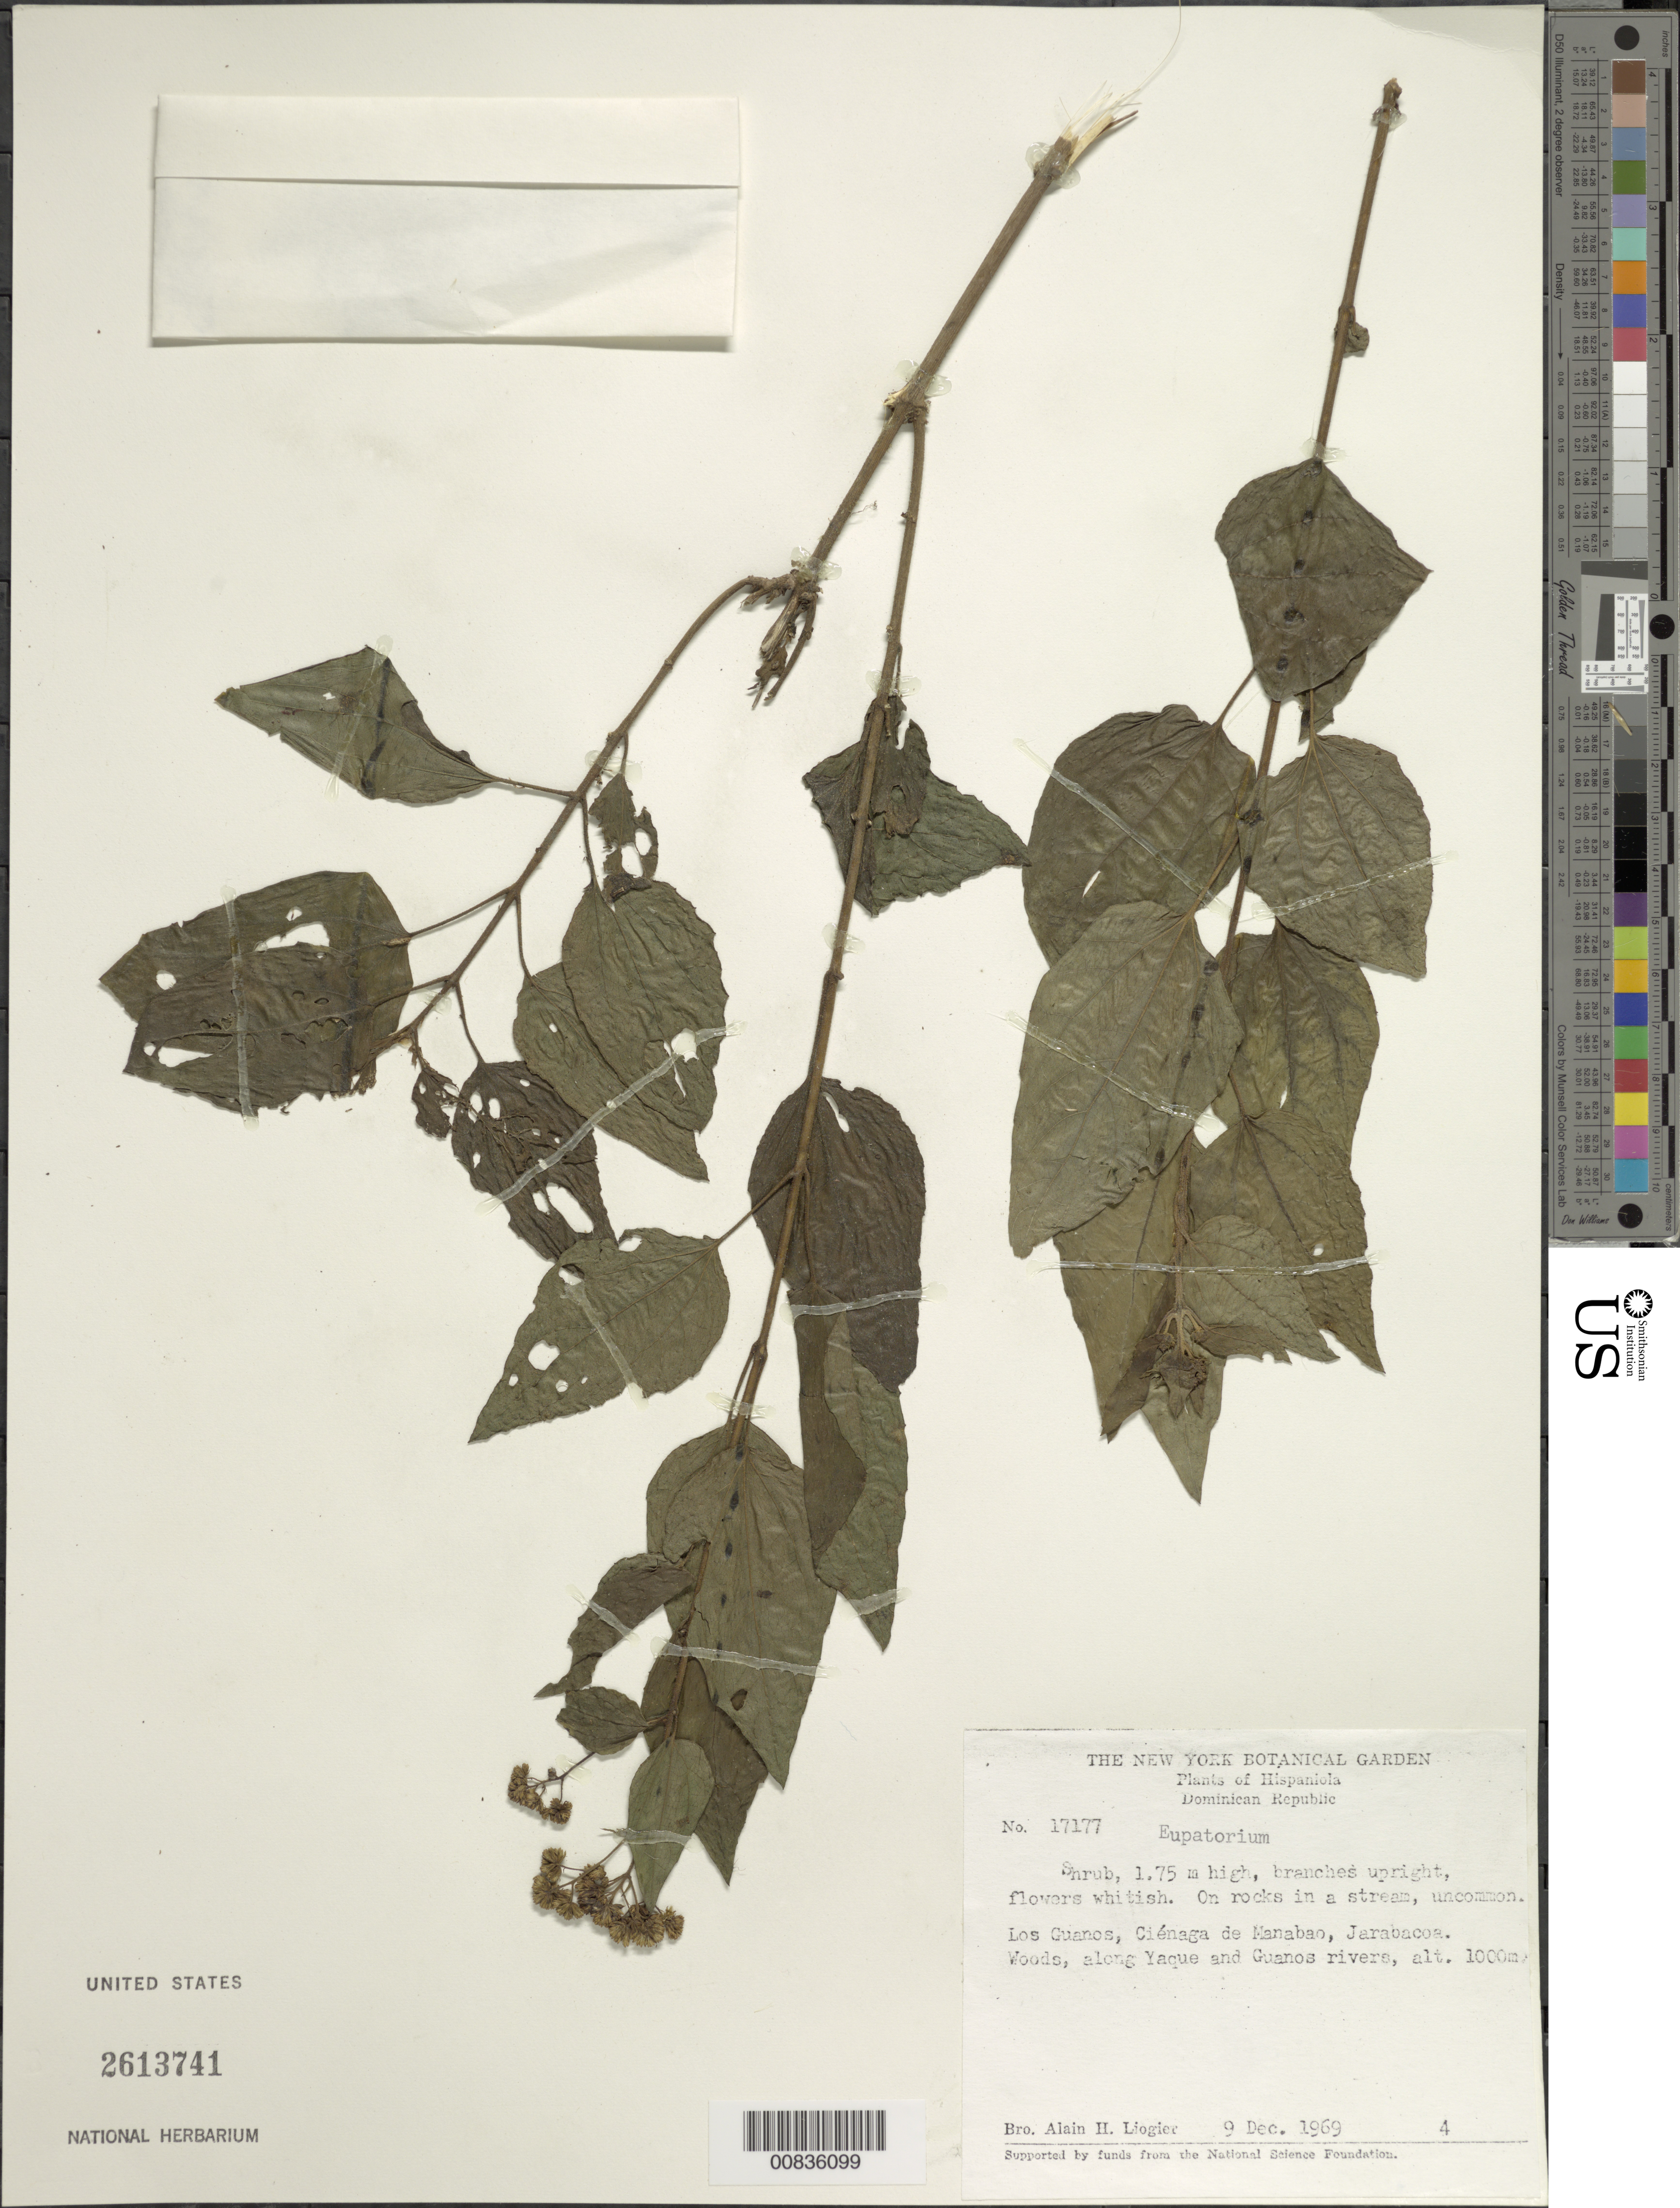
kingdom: Plantae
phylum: Tracheophyta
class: Magnoliopsida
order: Asterales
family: Asteraceae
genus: Koanophyllon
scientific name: Koanophyllon gracilipes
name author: (Urb.) R.M. King & H. Rob.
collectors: A. H. Liogier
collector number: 17177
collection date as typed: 09 Dec 1969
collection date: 1969-12-09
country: Dominican Republic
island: Hispaniola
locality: Los Guanos, Ciénaga de Manabao, Jarabacoa, along Yaque and Guanos Rivers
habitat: On rocks in a stream in woods along river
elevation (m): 1000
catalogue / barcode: US 2613741